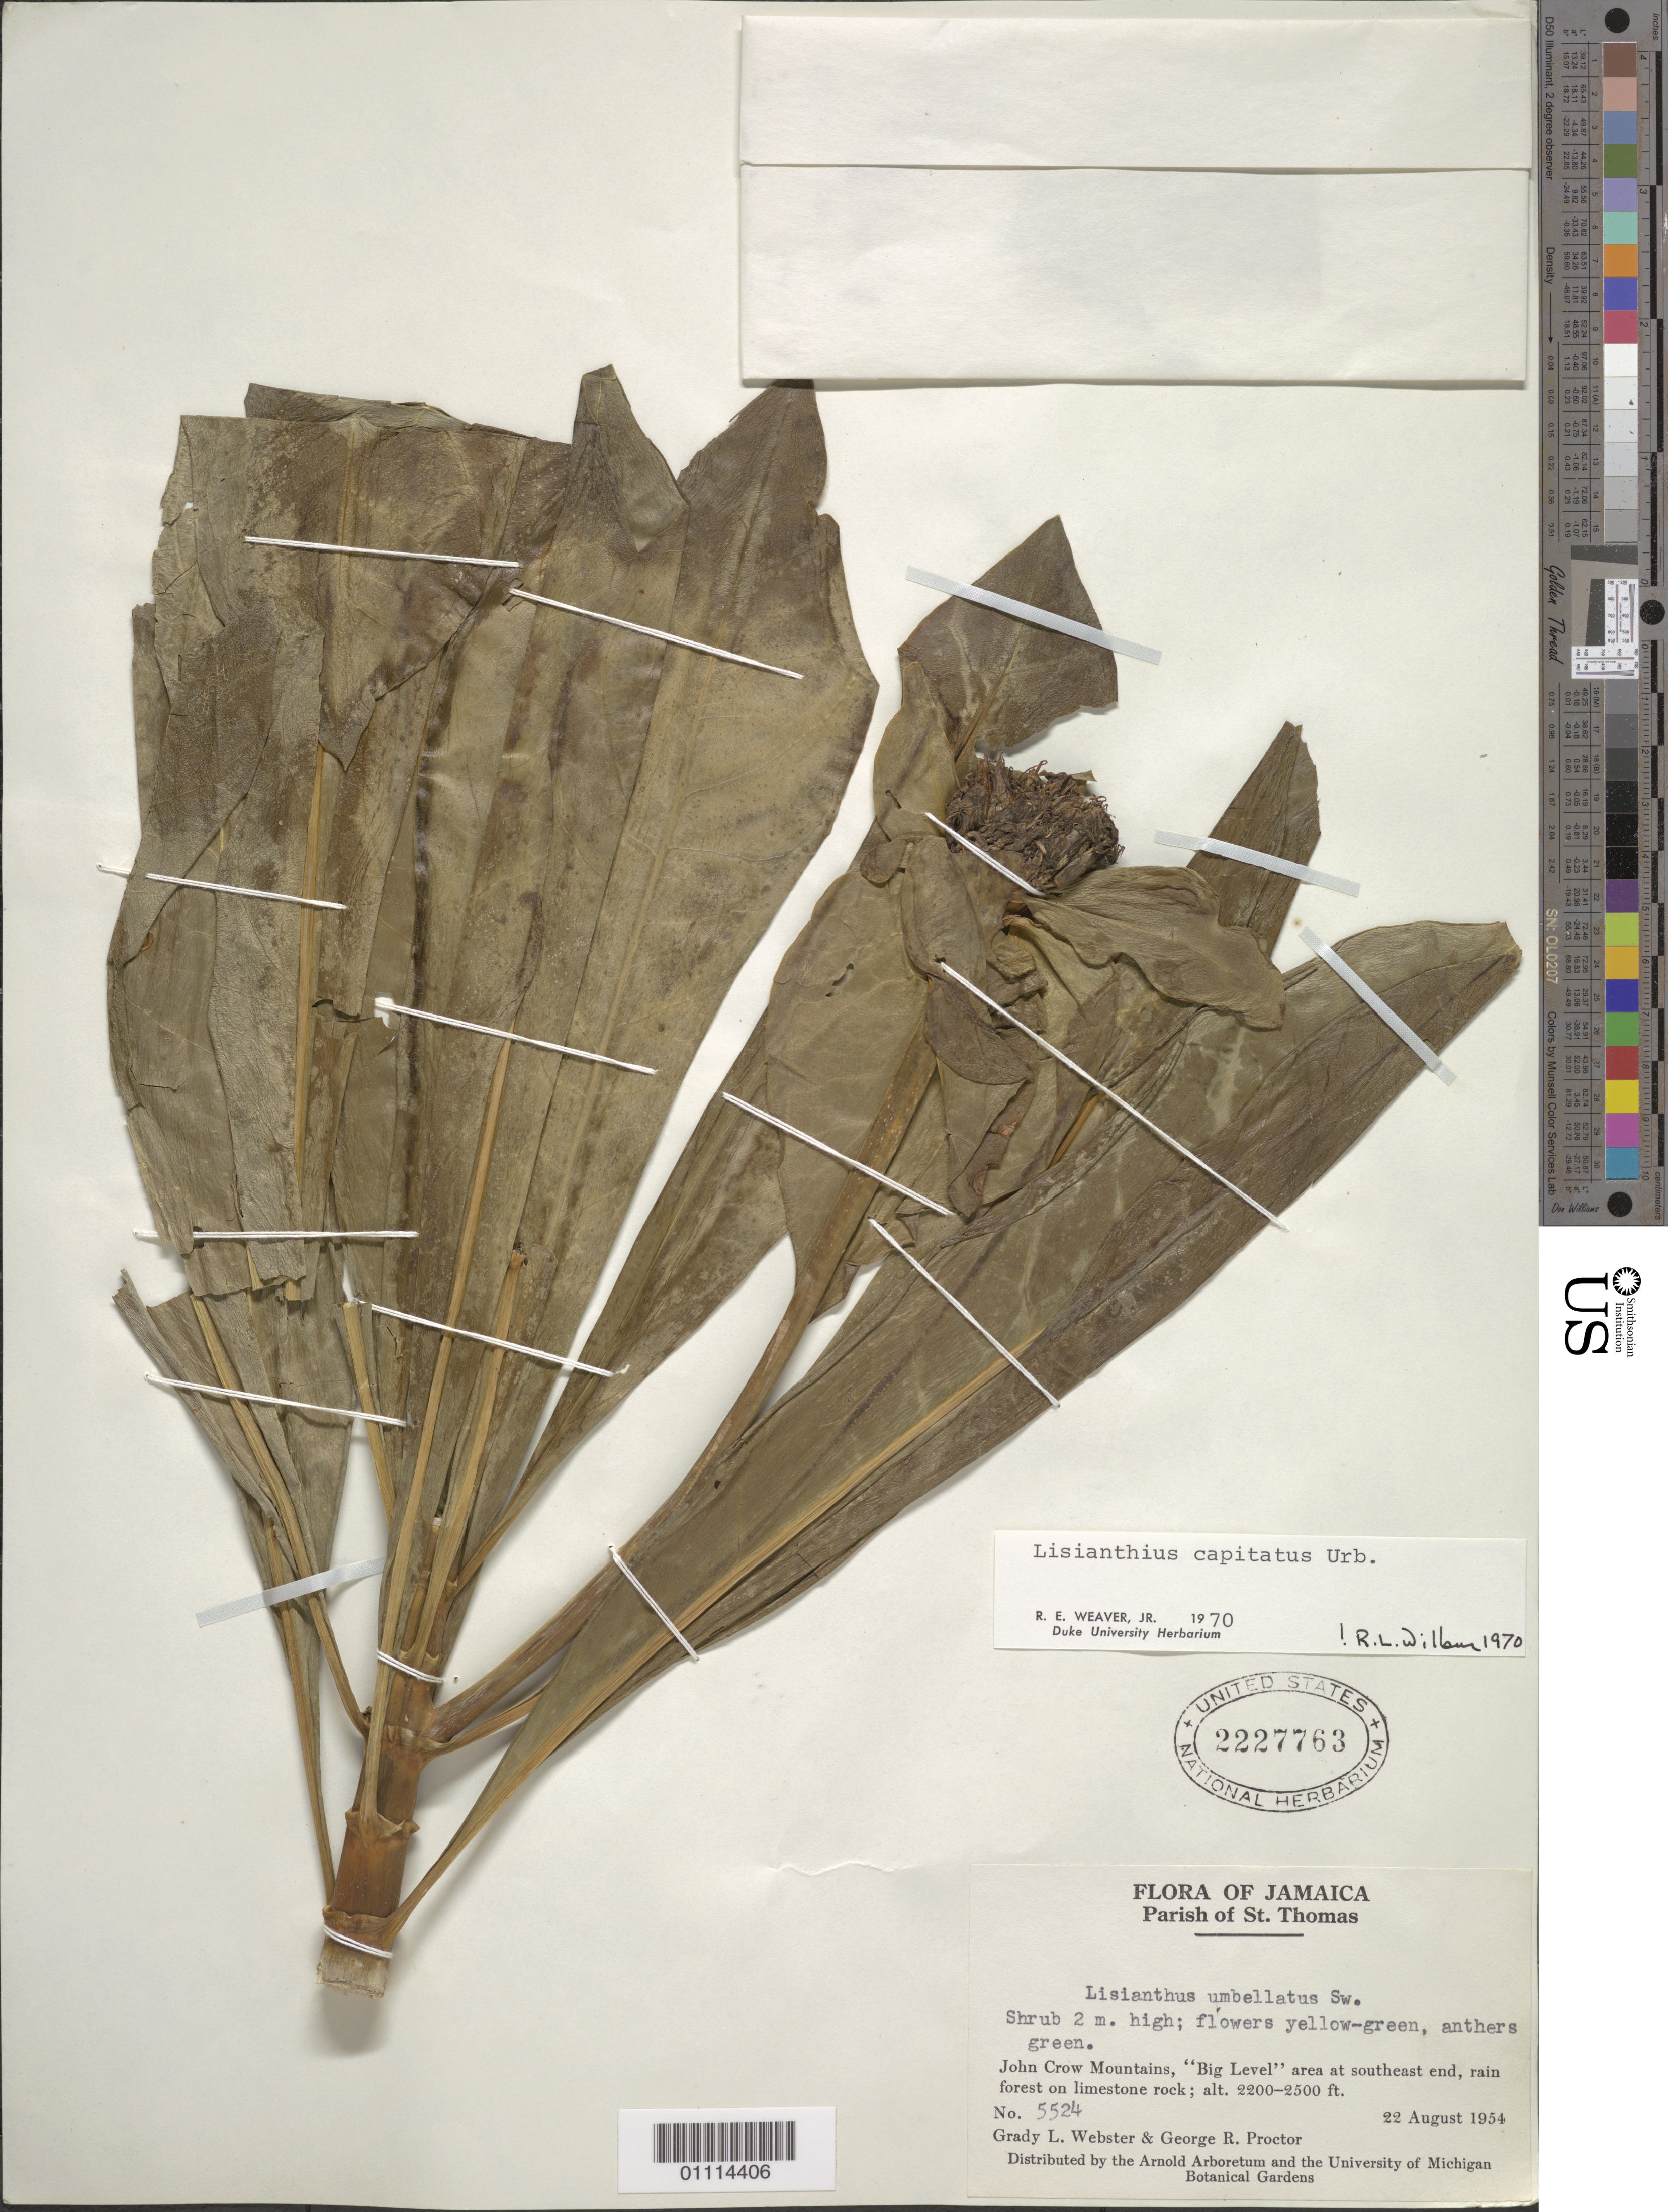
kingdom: Plantae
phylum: Tracheophyta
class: Magnoliopsida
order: Gentianales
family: Gentianaceae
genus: Lisianthius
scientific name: Lisianthius capitatus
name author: Urb.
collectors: G. L. Webster & G. R. Proctor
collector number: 5524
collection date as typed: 22 Aug 1954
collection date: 1954-08-22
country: Jamaica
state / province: Saint Thomas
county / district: Big Level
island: Jamaica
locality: John Crow Mountains, "Big Level" area at SE end, rain forest on limestone rock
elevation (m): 671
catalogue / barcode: US 2227763